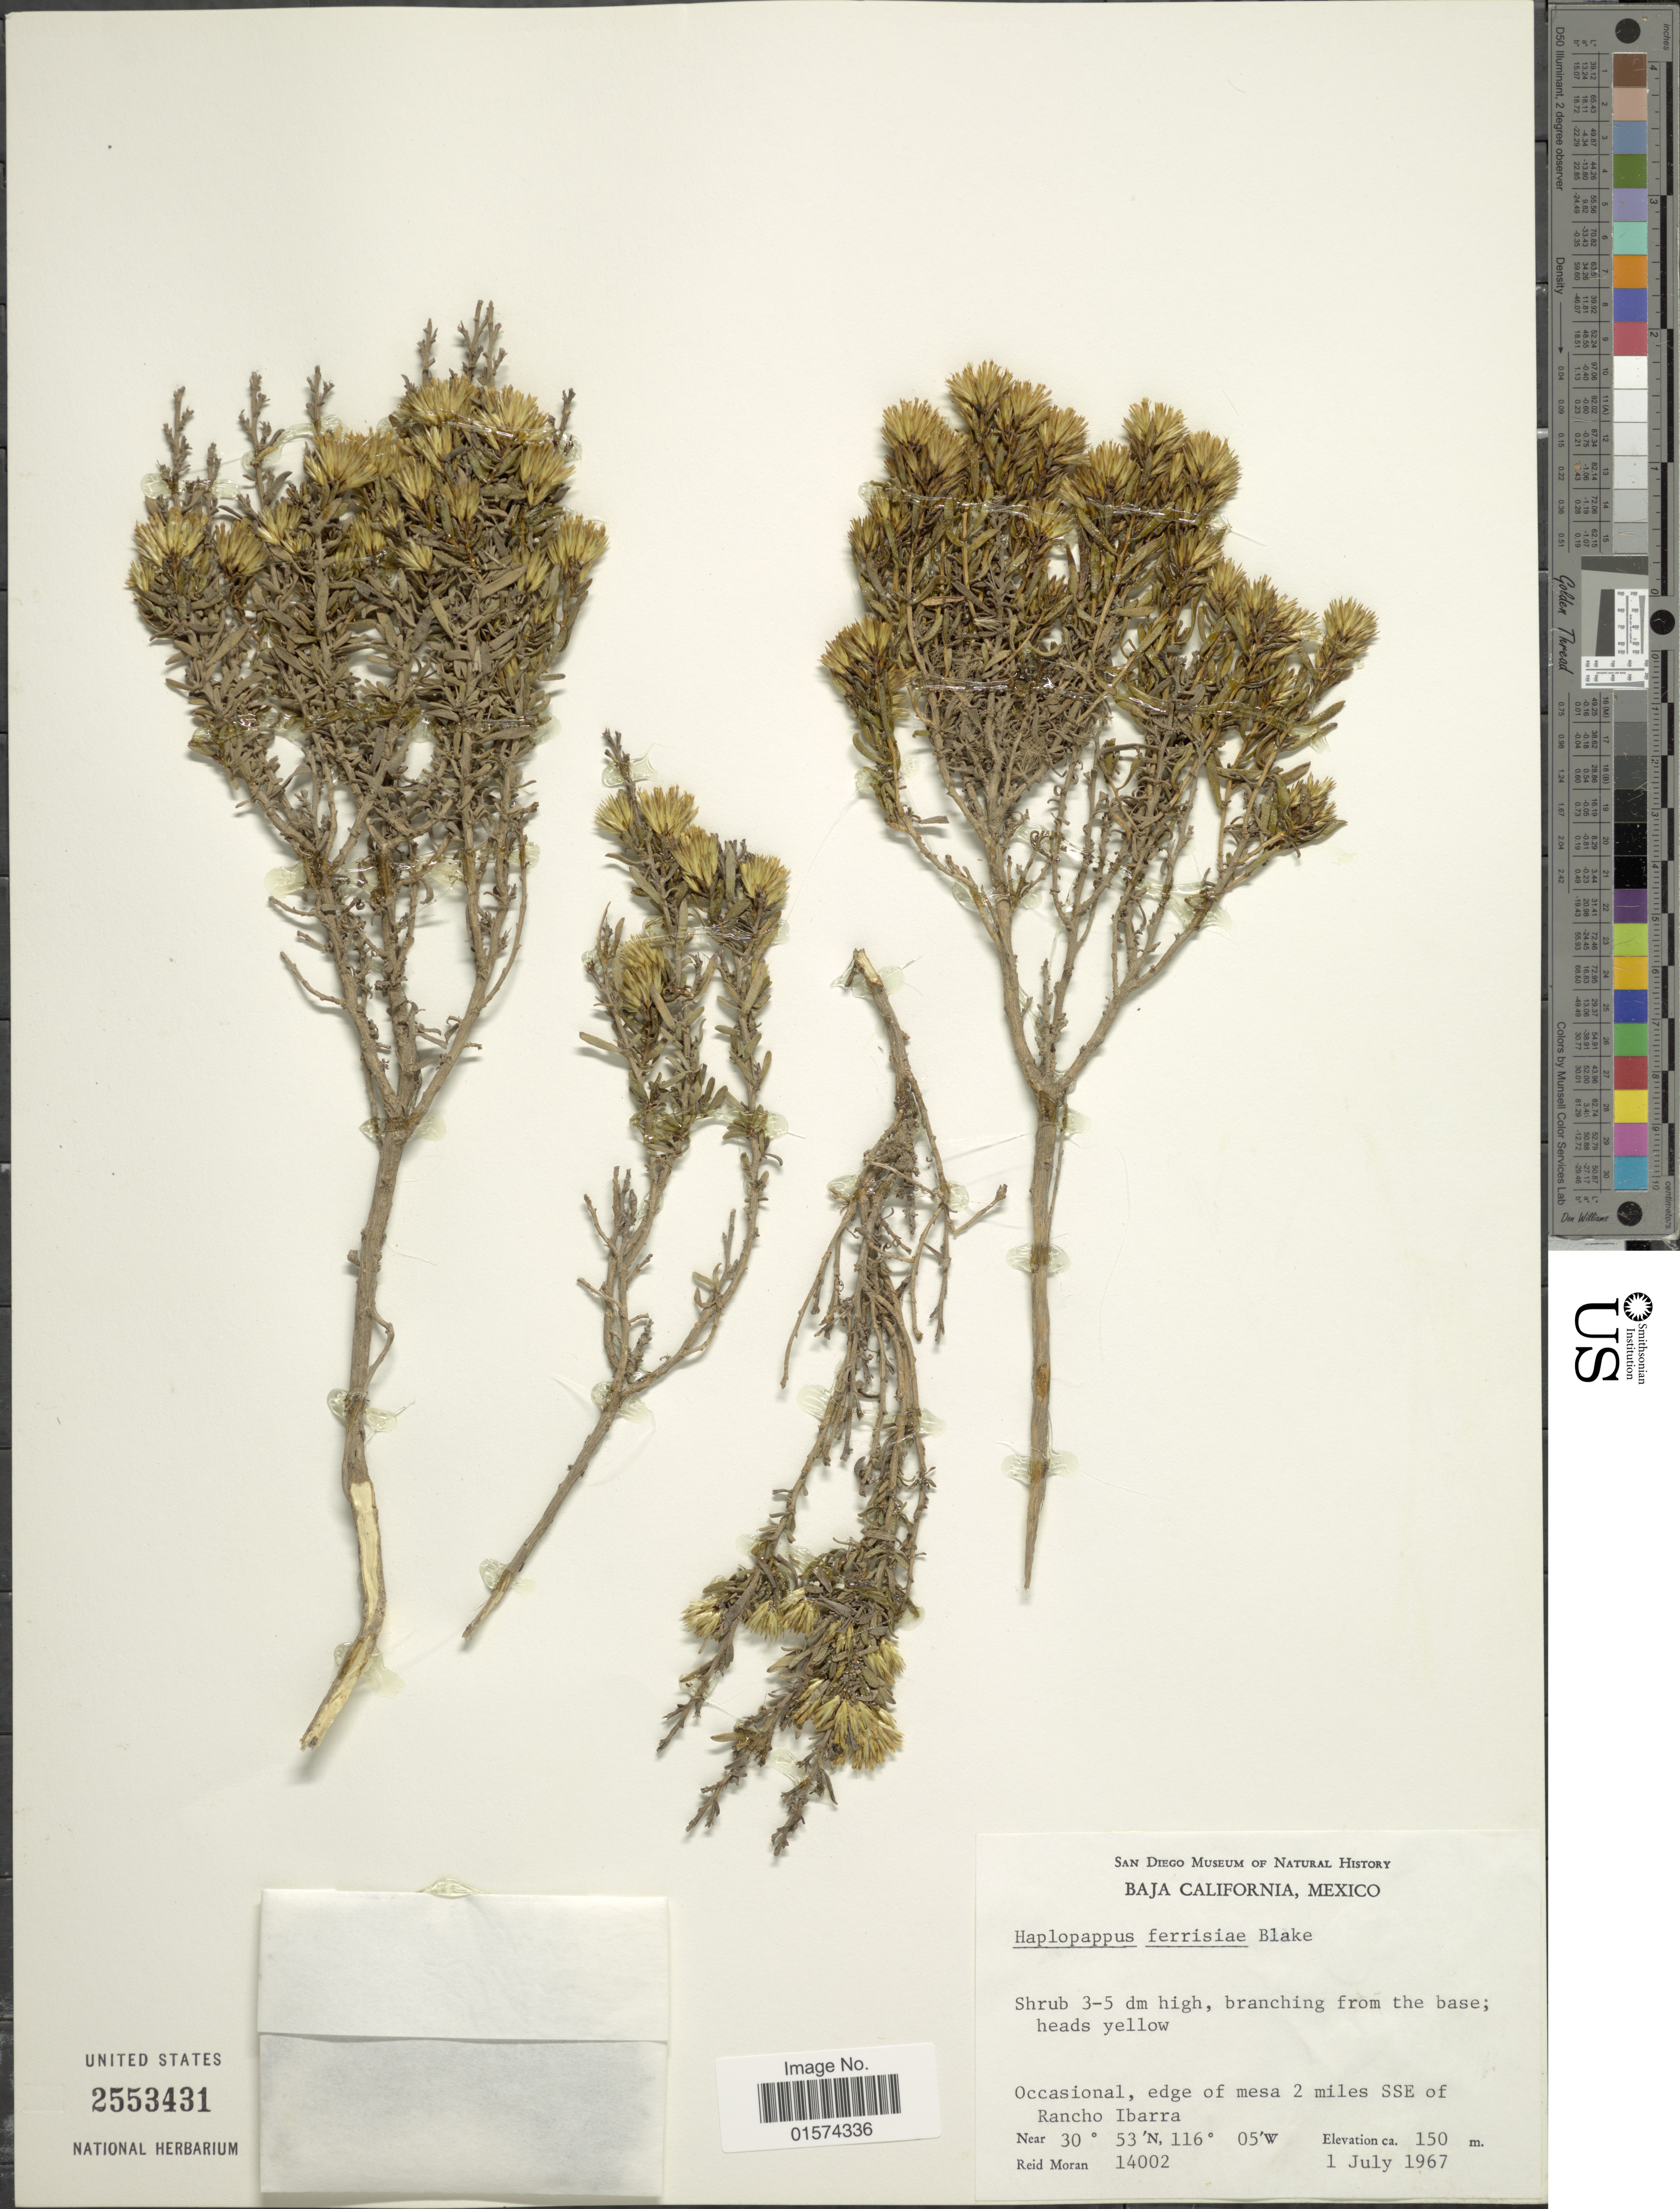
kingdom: Plantae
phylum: Tracheophyta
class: Magnoliopsida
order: Asterales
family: Asteraceae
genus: Hazardia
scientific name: Hazardia ferrisiae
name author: (S.F. Blake) W.D. Clark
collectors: R. V. Moran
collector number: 14002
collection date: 1967-07-01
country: Mexico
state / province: Baja California Sur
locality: Occasional, edge of mesa 2 miles SSE of Rancho Ibarra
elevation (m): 150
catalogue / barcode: US 2553431